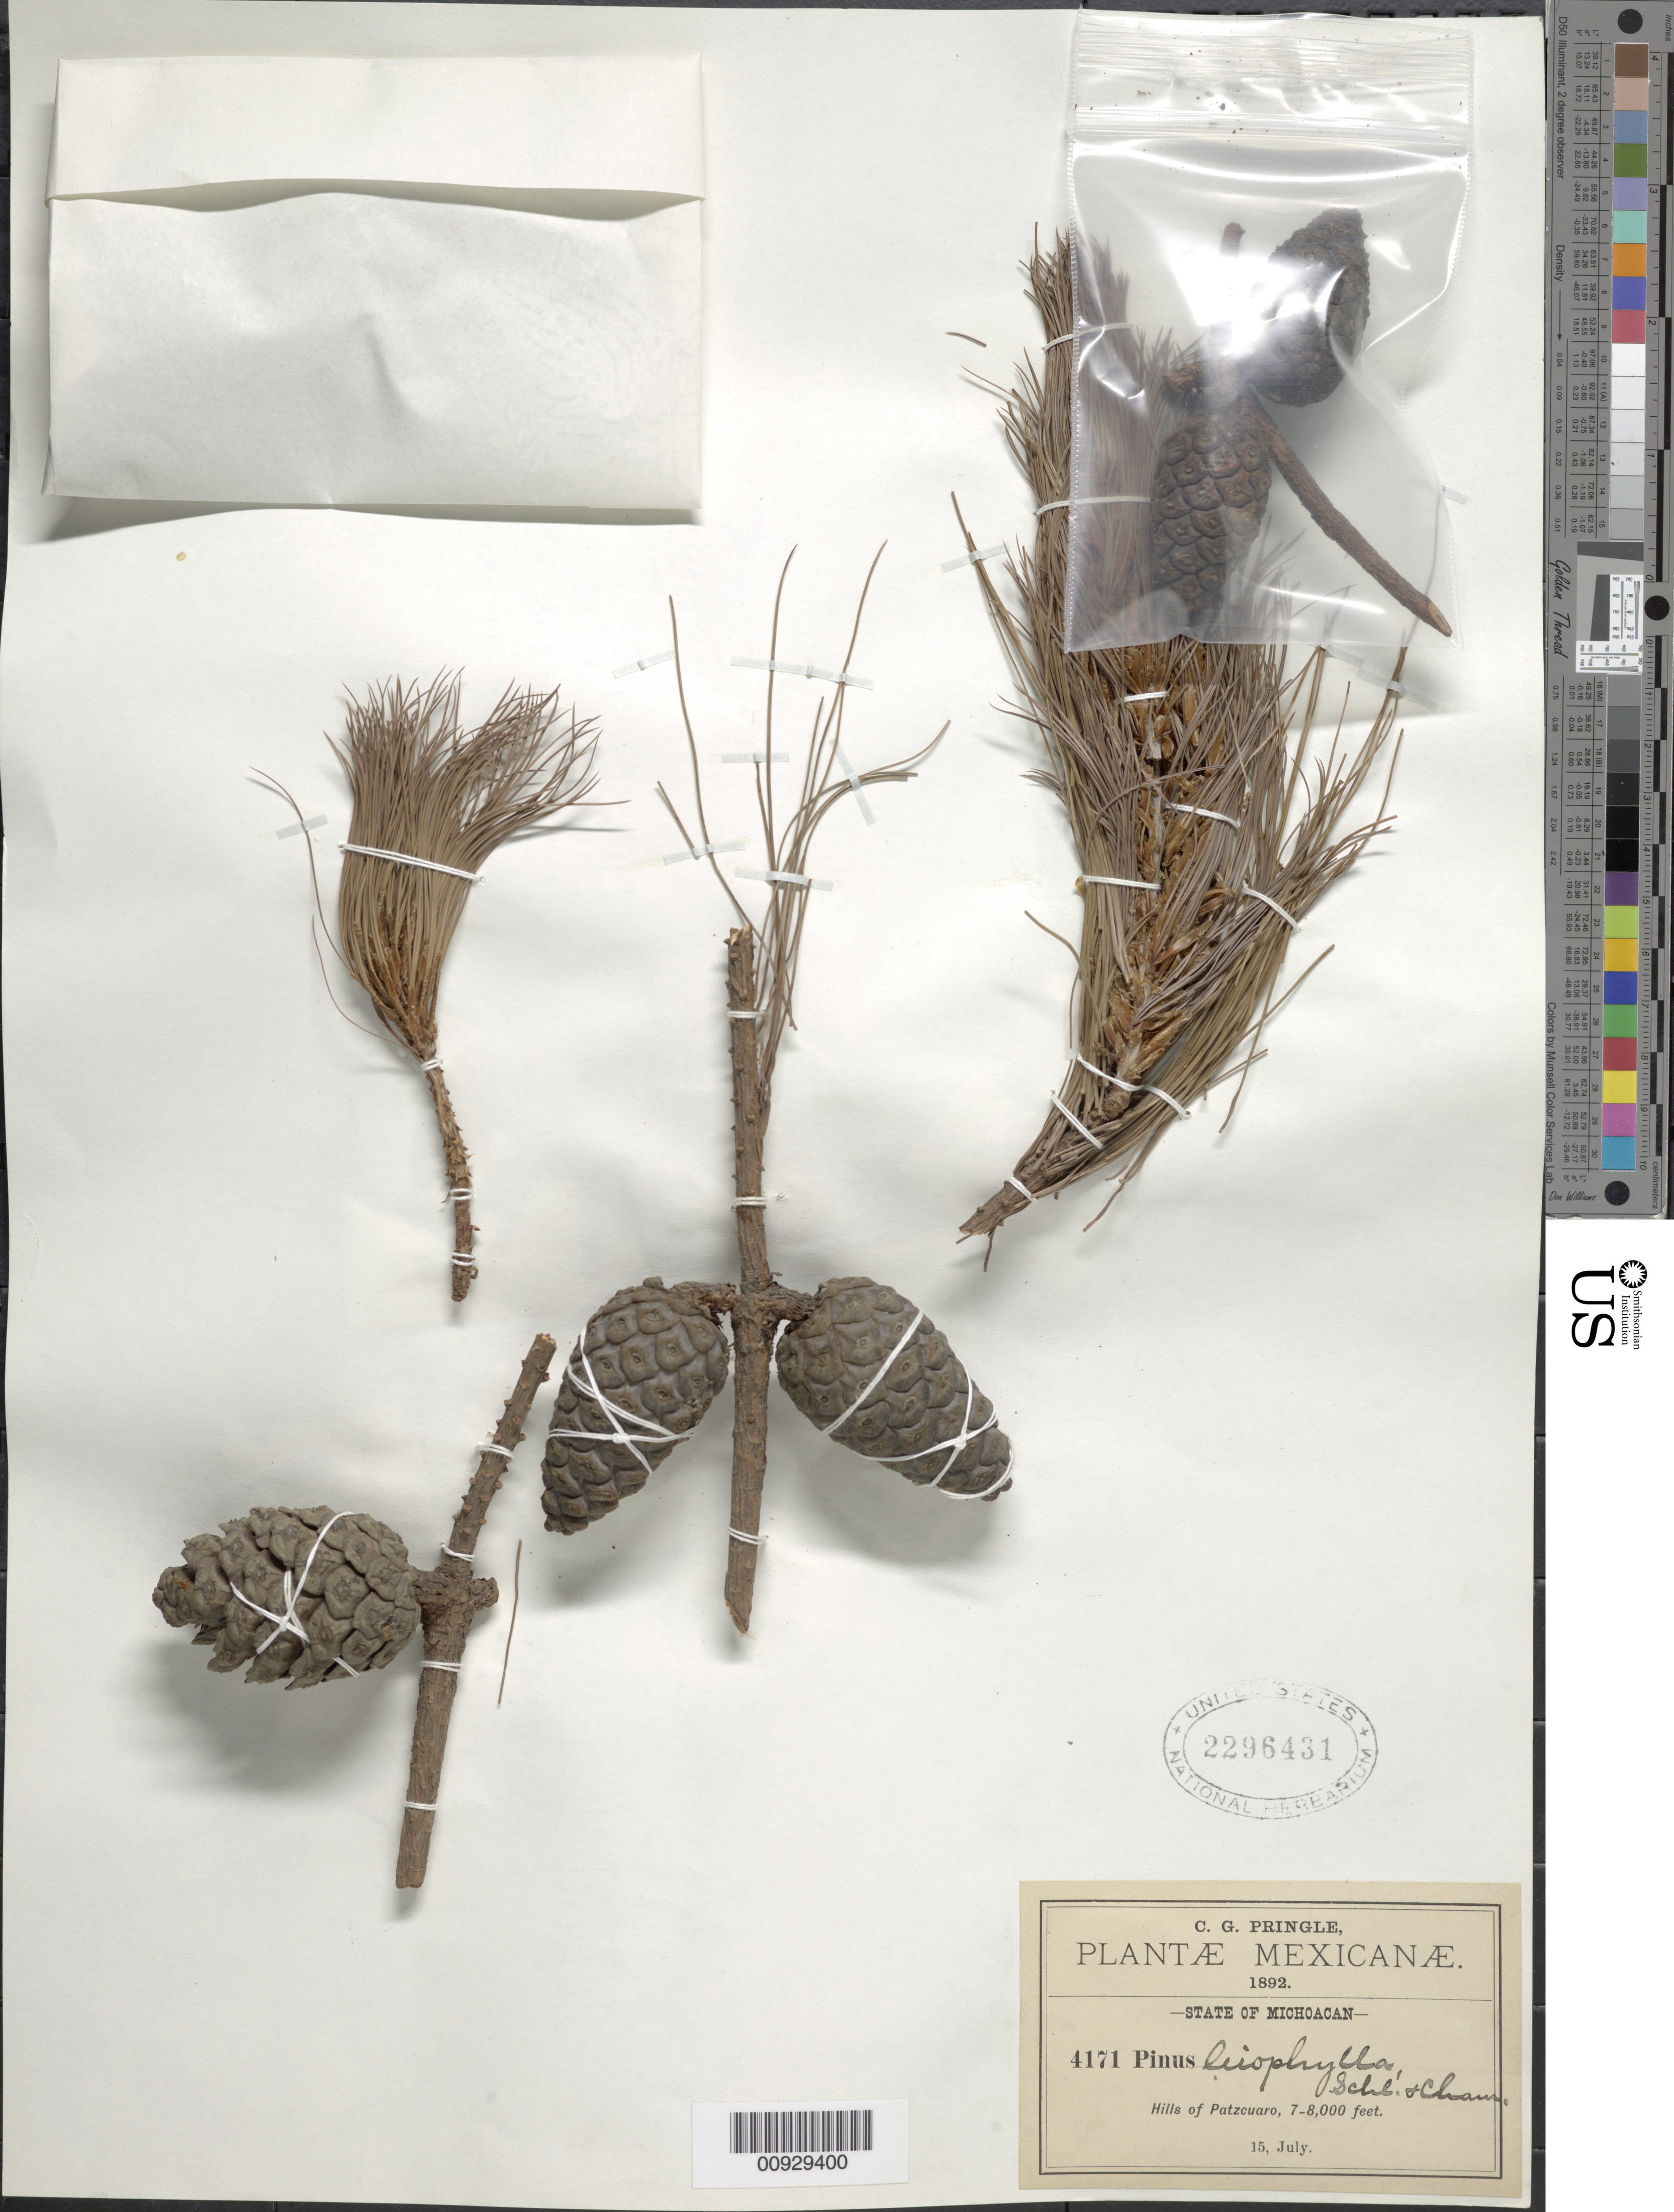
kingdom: Plantae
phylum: Tracheophyta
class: Pinopsida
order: Pinales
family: Pinaceae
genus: Pinus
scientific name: Pinus leiophylla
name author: Schiede ex Schltdl. & Cham.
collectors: C. G. Pringle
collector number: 4171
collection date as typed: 15 Jul 1892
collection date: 1892-07-15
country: Mexico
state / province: Michoacán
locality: Hills of Patzcuaro.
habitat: Hills.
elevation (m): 2134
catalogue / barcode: US 2296431